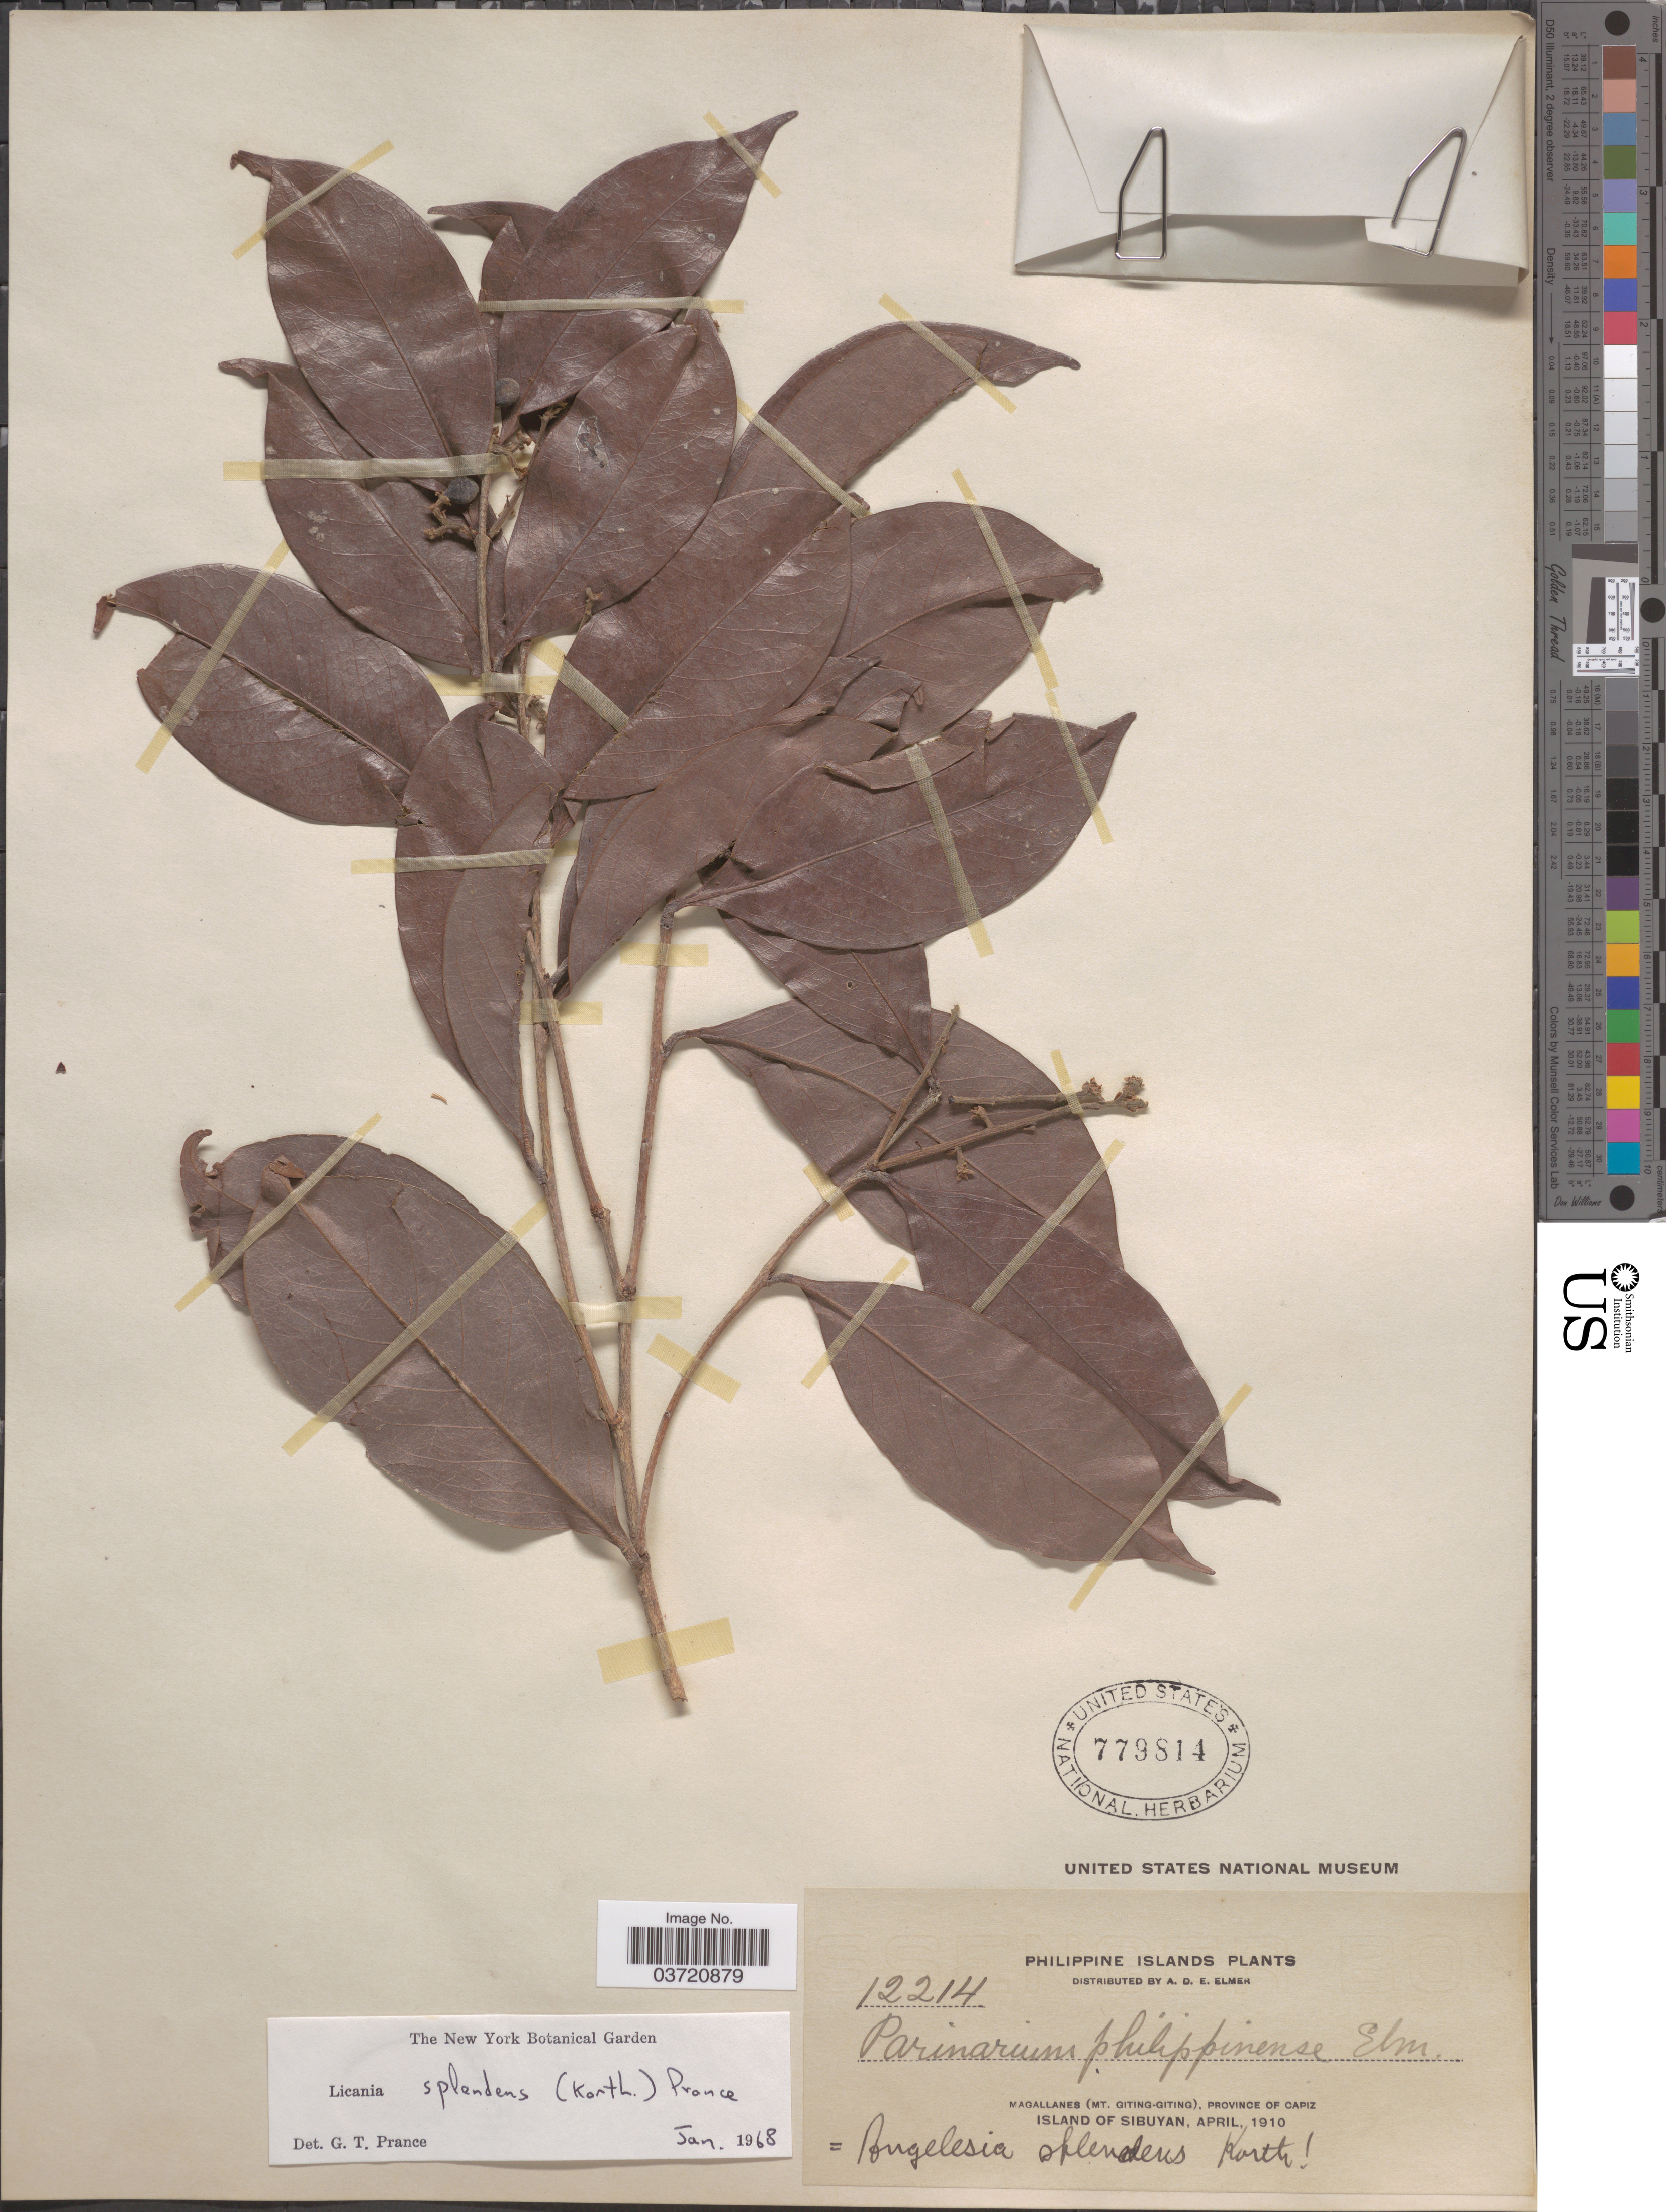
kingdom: Plantae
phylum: Tracheophyta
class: Magnoliopsida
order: Malpighiales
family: Chrysobalanaceae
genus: Licania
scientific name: Licania splendens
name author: (Korth.) Prance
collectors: A. D. E. Elmer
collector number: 12214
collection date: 1910-04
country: Philippines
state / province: Western Visayas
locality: Magallanes (Mt. Giting-Giting), Province of Capiz. Island of Sibuyan.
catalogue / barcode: US 779814